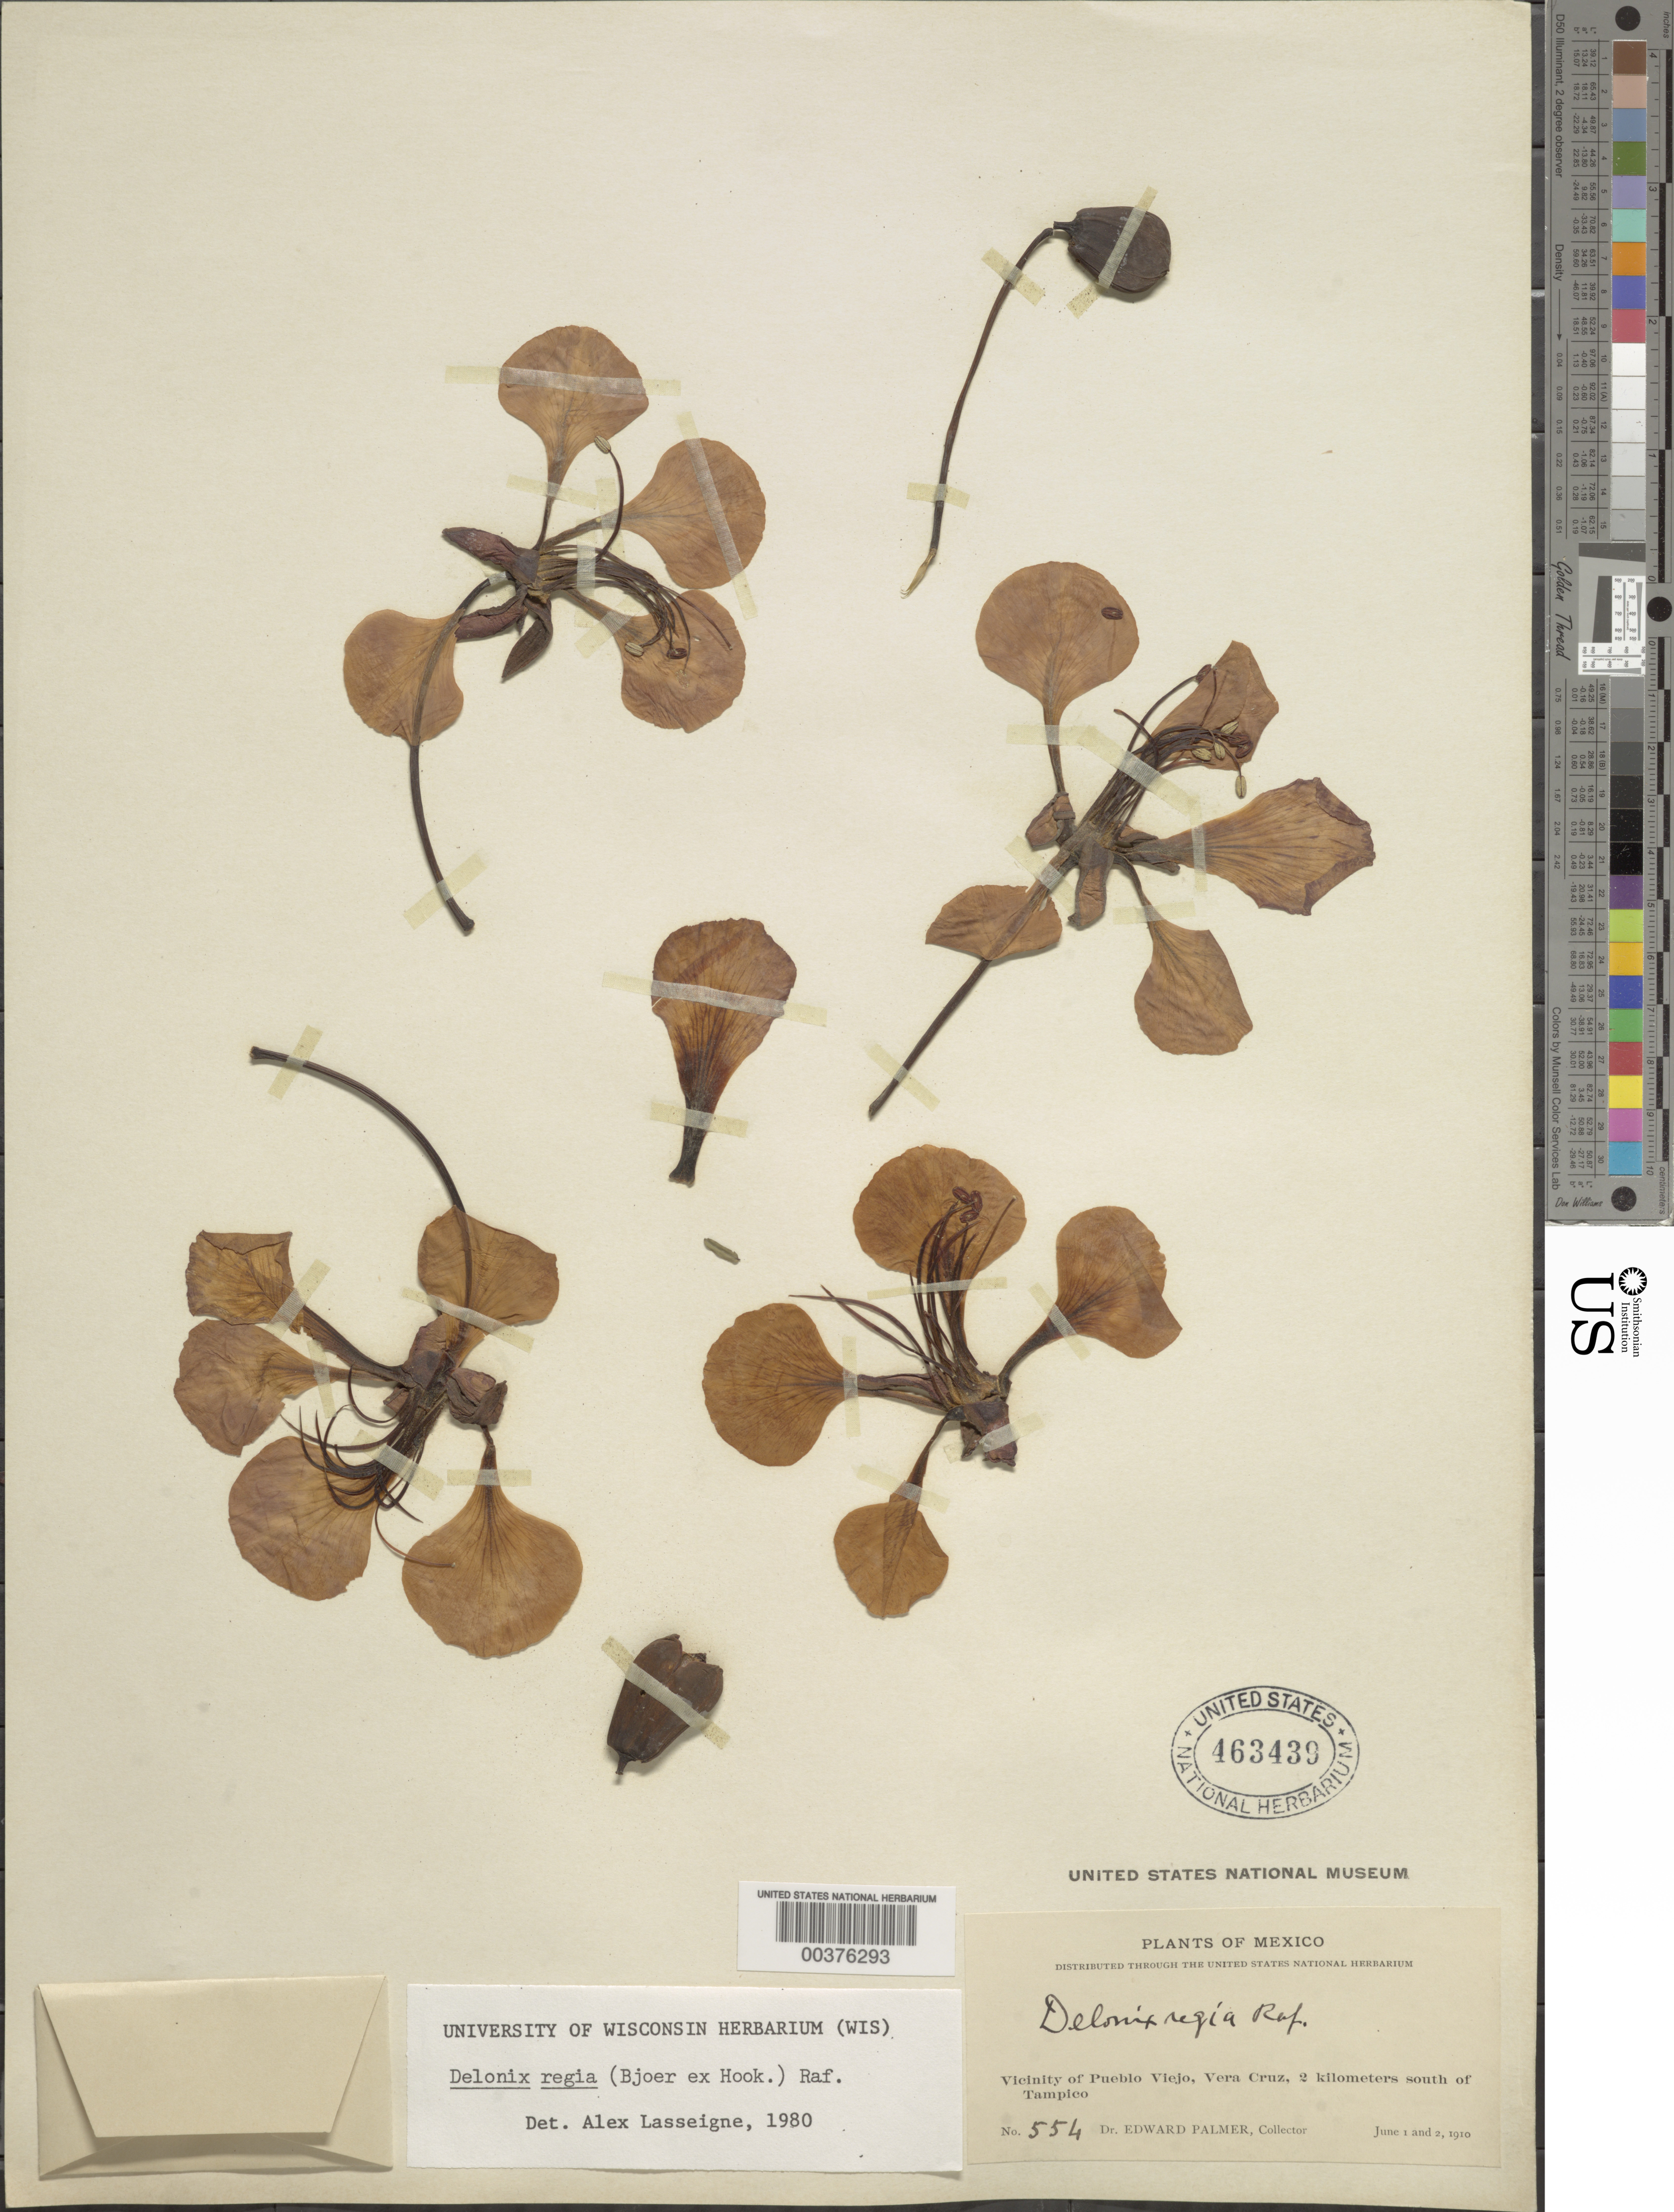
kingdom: Plantae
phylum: Tracheophyta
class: Magnoliopsida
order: Fabales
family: Fabaceae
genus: Delonix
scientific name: Delonix regia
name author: (Bojer ex Hook.) Raf.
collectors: E. Palmer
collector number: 554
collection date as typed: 01 Jun 1910 and 02 Jun 1910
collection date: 1910-06-01,1910-06-02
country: Mexico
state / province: Veracruz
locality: Vicinity of pueblo viejo, 2 km S of tampico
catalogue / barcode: US 463439